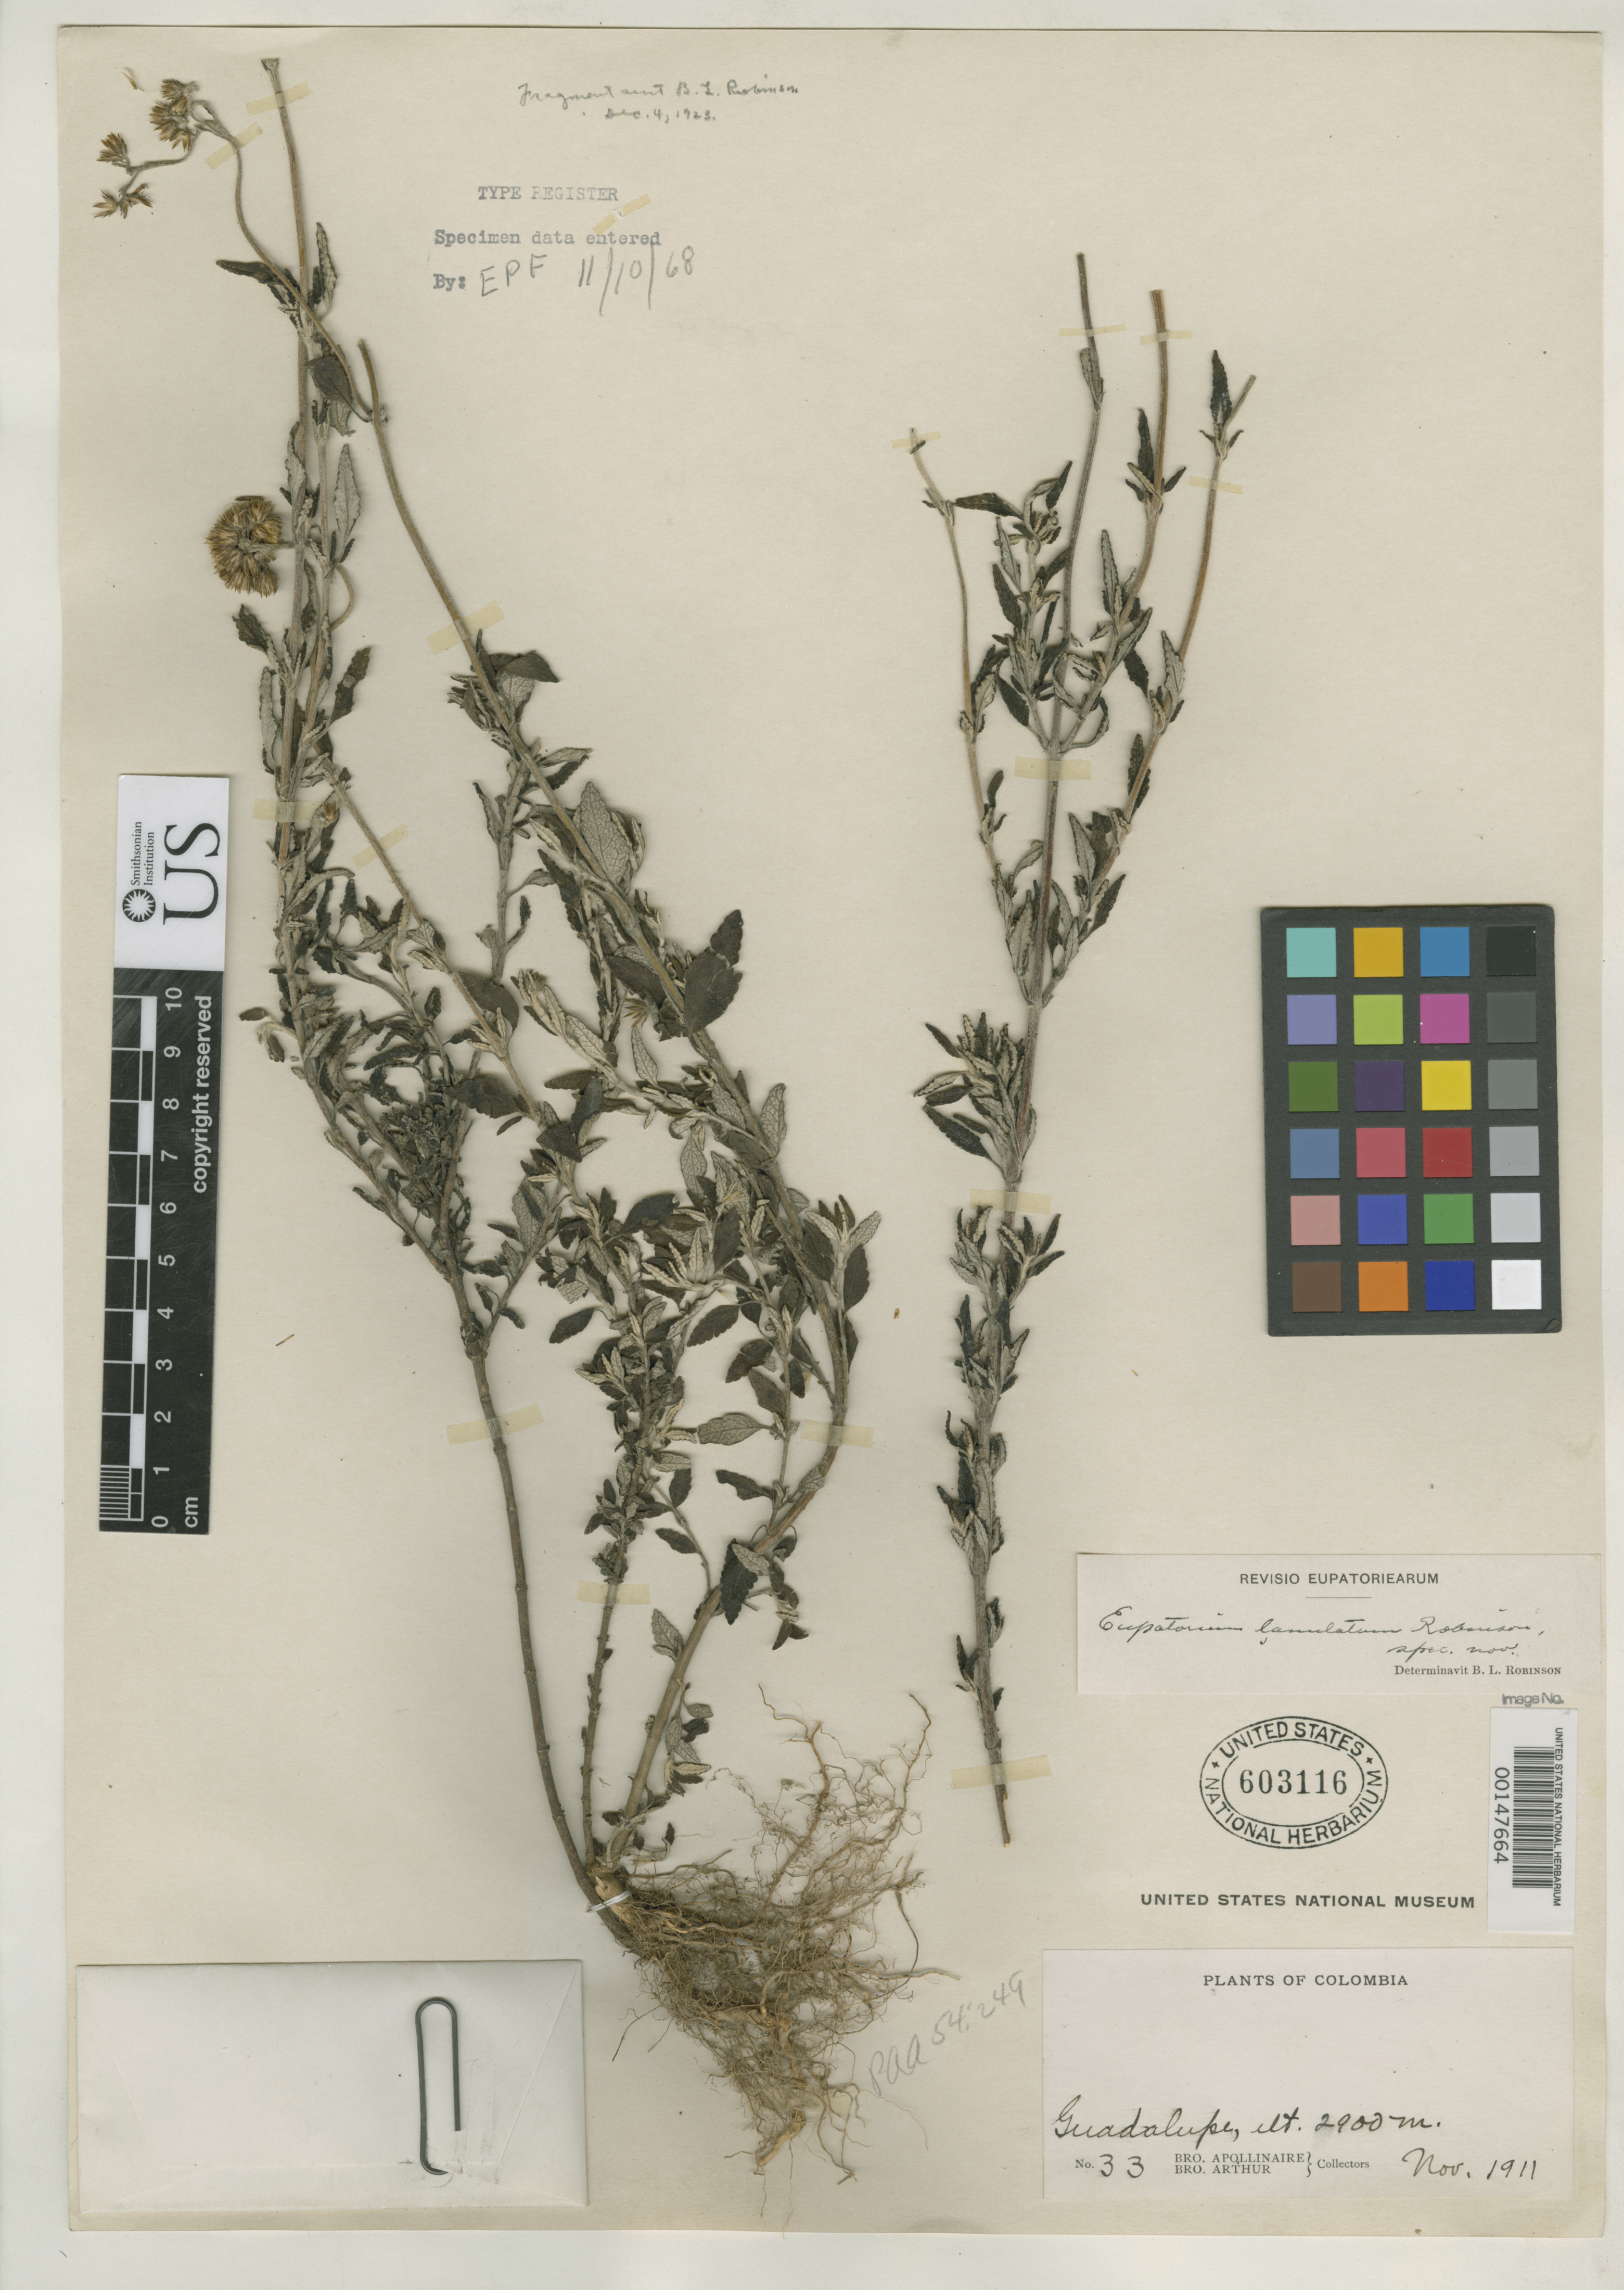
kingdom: Plantae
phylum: Tracheophyta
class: Magnoliopsida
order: Asterales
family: Asteraceae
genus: Eupatorium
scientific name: Eupatorium lanulatum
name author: B.L. Rob.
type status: Isotype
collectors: B. Apollinar Angel & Bro. Arthur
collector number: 33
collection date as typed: Nov 1911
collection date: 1911-11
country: Colombia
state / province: Cundinamarca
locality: Guadalupe.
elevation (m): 2000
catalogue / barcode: US 603116